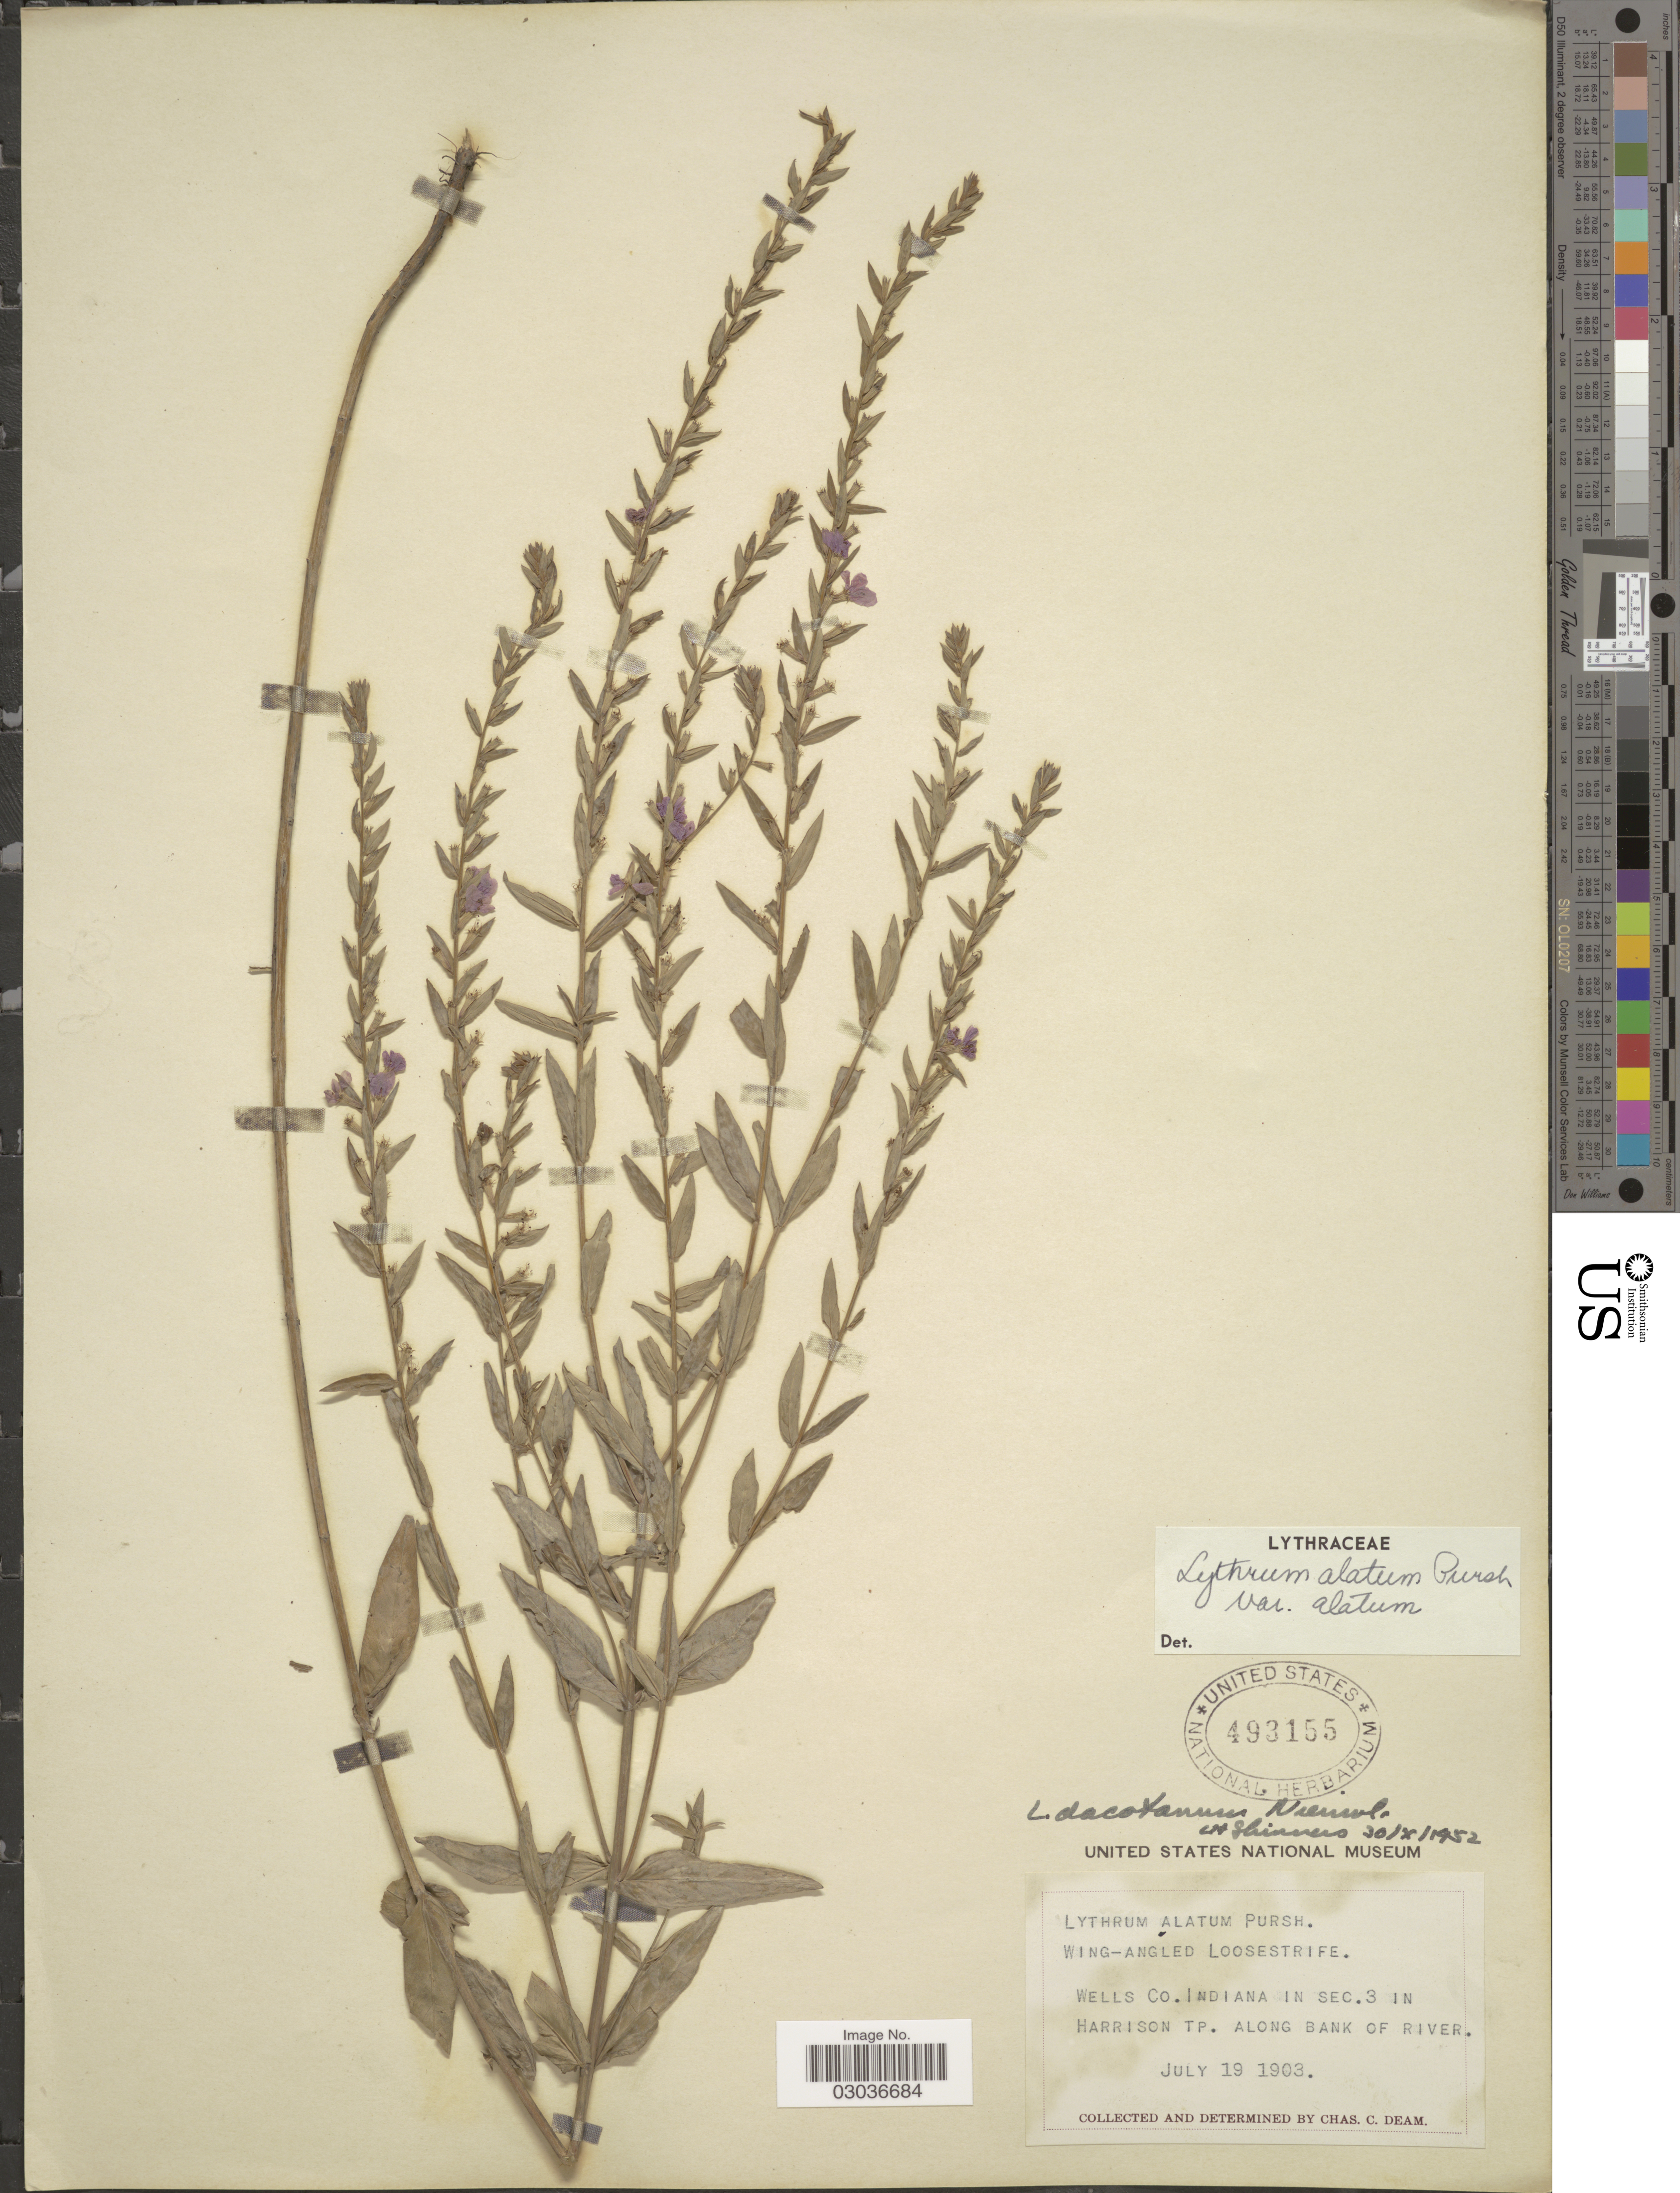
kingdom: Plantae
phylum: Tracheophyta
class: Magnoliopsida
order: Myrtales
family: Lythraceae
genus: Lythrum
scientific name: Lythrum alatum var. alatum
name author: Pursh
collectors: C. C. Deam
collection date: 1903-07-19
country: United States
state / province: Indiana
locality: Wells Co. Indiana in Sec.3 in Harrison Tp. along bank of river.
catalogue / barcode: US 493155